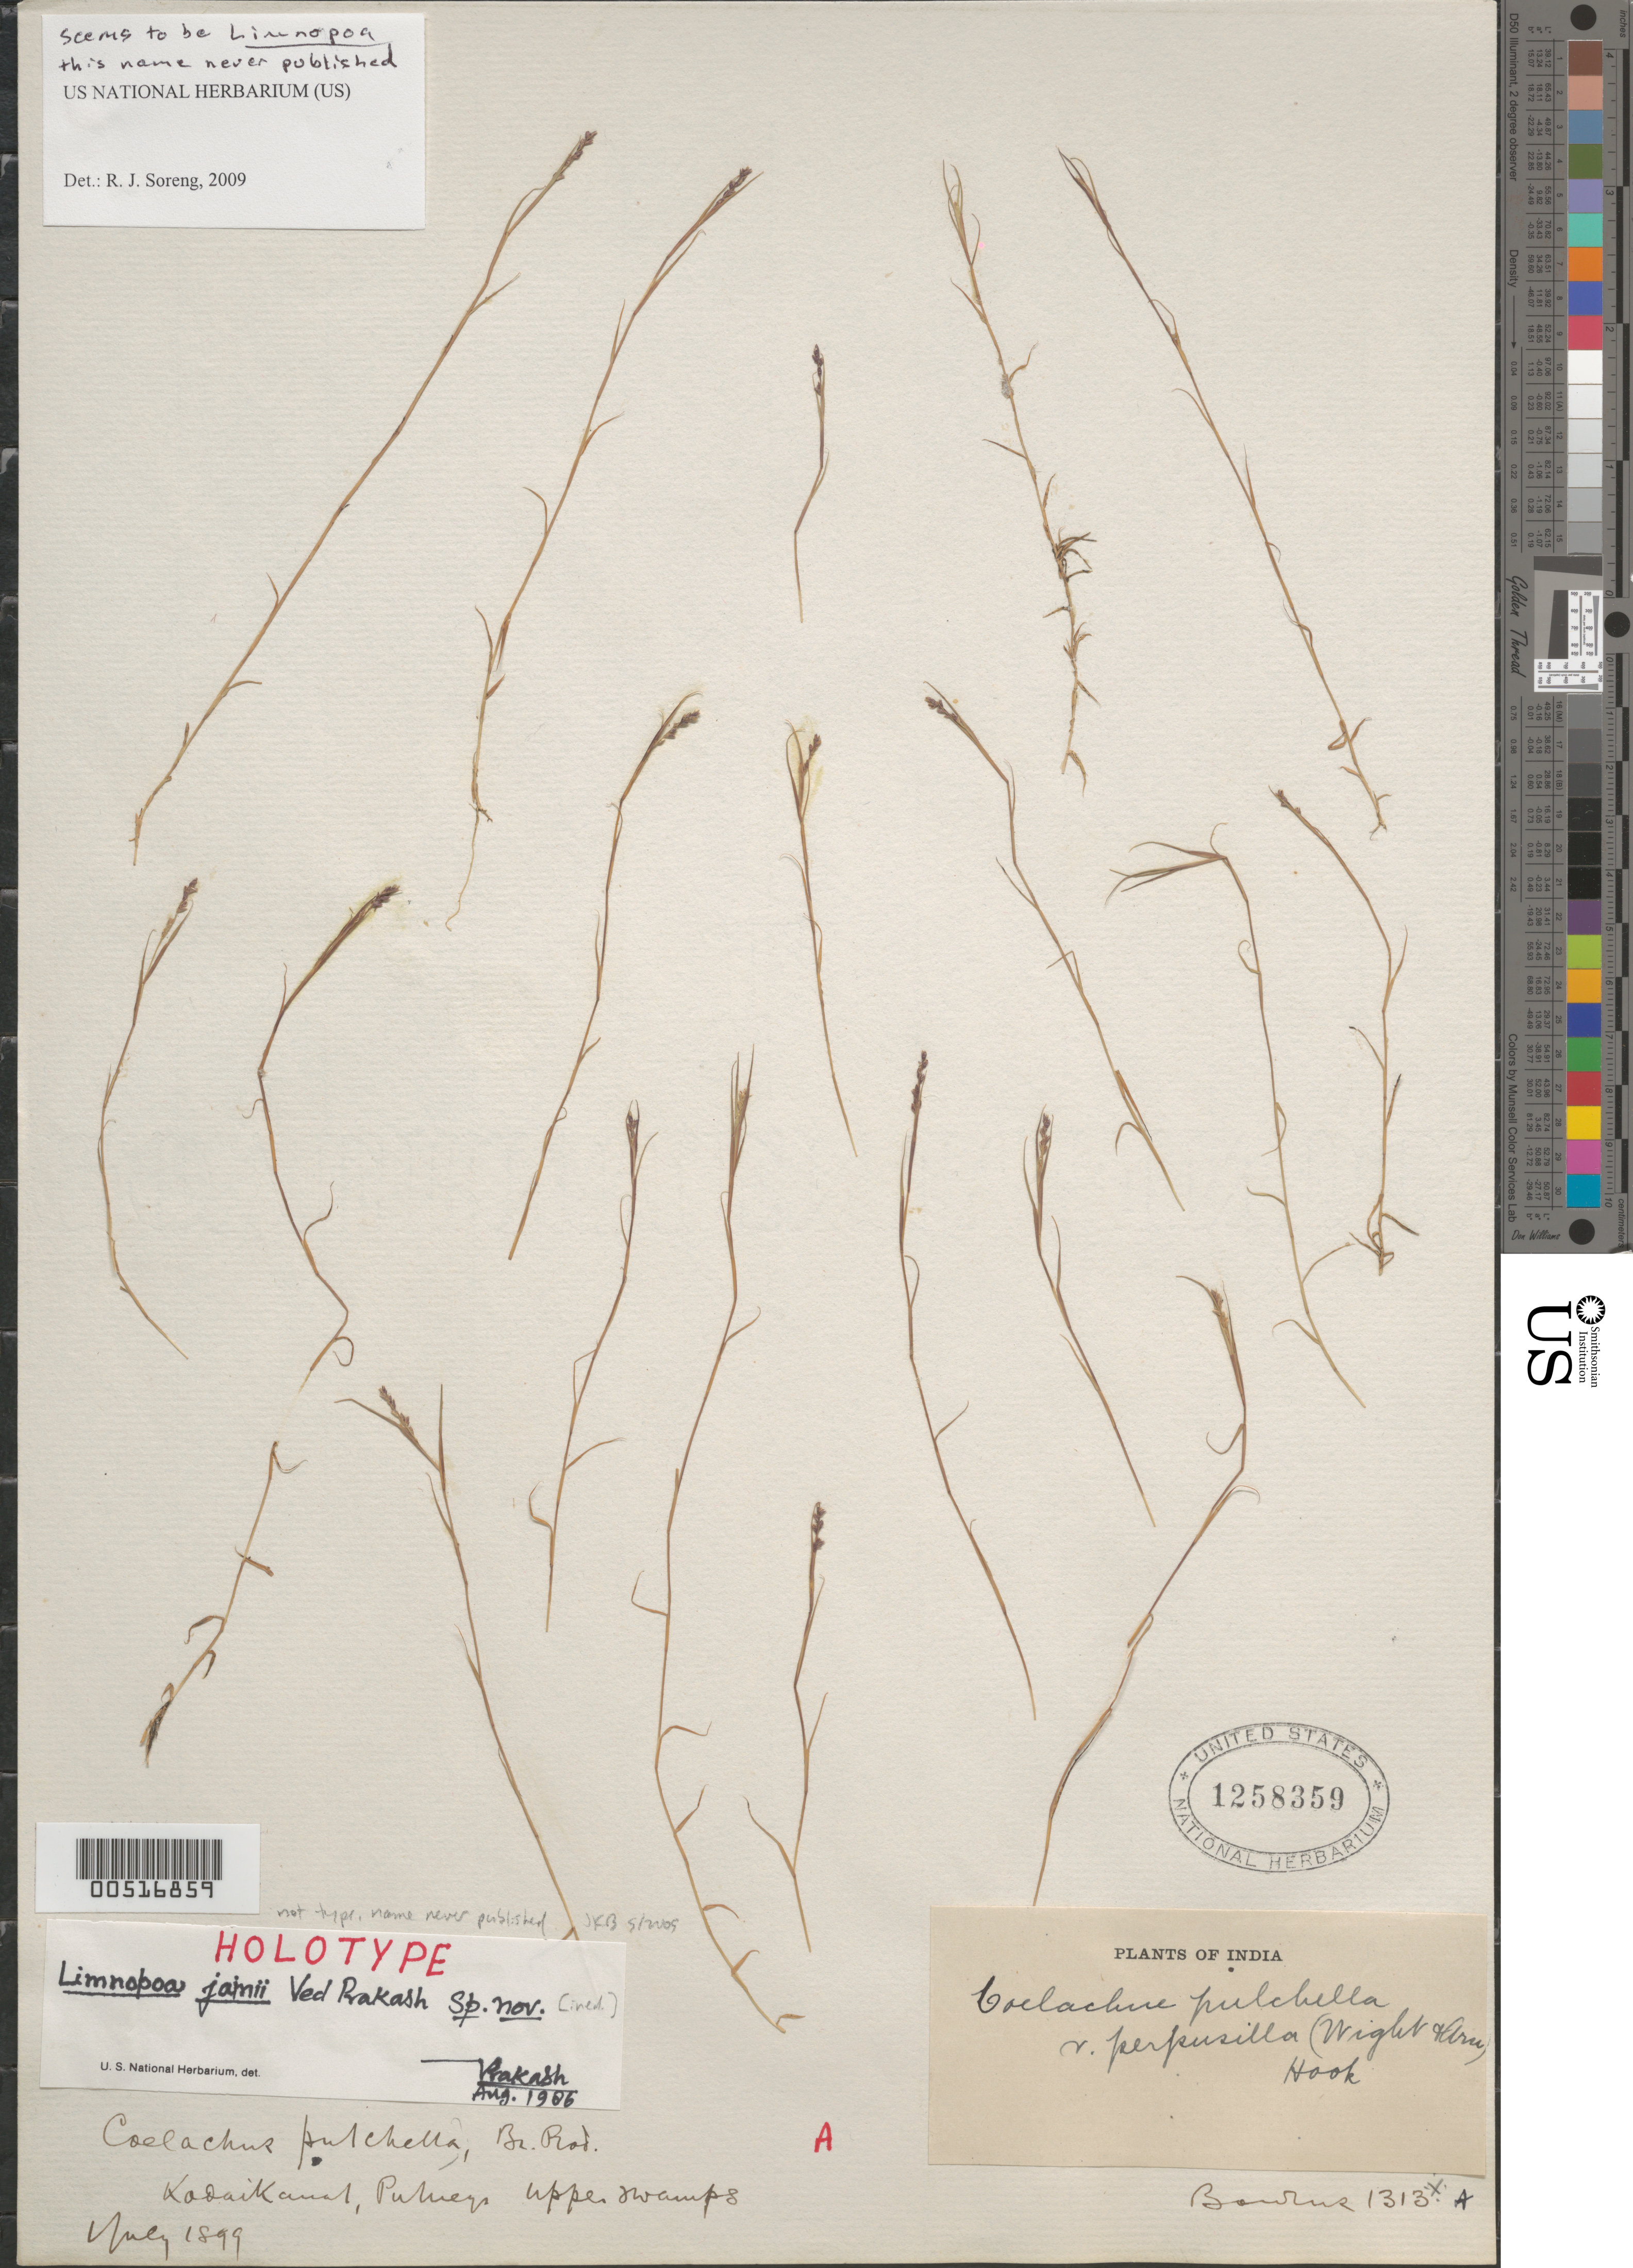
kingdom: Plantae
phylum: Tracheophyta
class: Liliopsida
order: Poales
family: Poaceae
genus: Limnopoa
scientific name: Limnopoa sp.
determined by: Soreng, Robert J., Research Associate (BOT), Smithsonian Institution - National Museum of Natural History (UNITED STATES)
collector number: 1313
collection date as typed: Jul 1899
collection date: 1899-07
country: India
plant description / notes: Specimen annotated by V. Prakash (1986) as holotype of Limnopoa jainii Ved Prakash, sp. nov. Not a type, ined. name never published.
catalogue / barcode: US 1258359